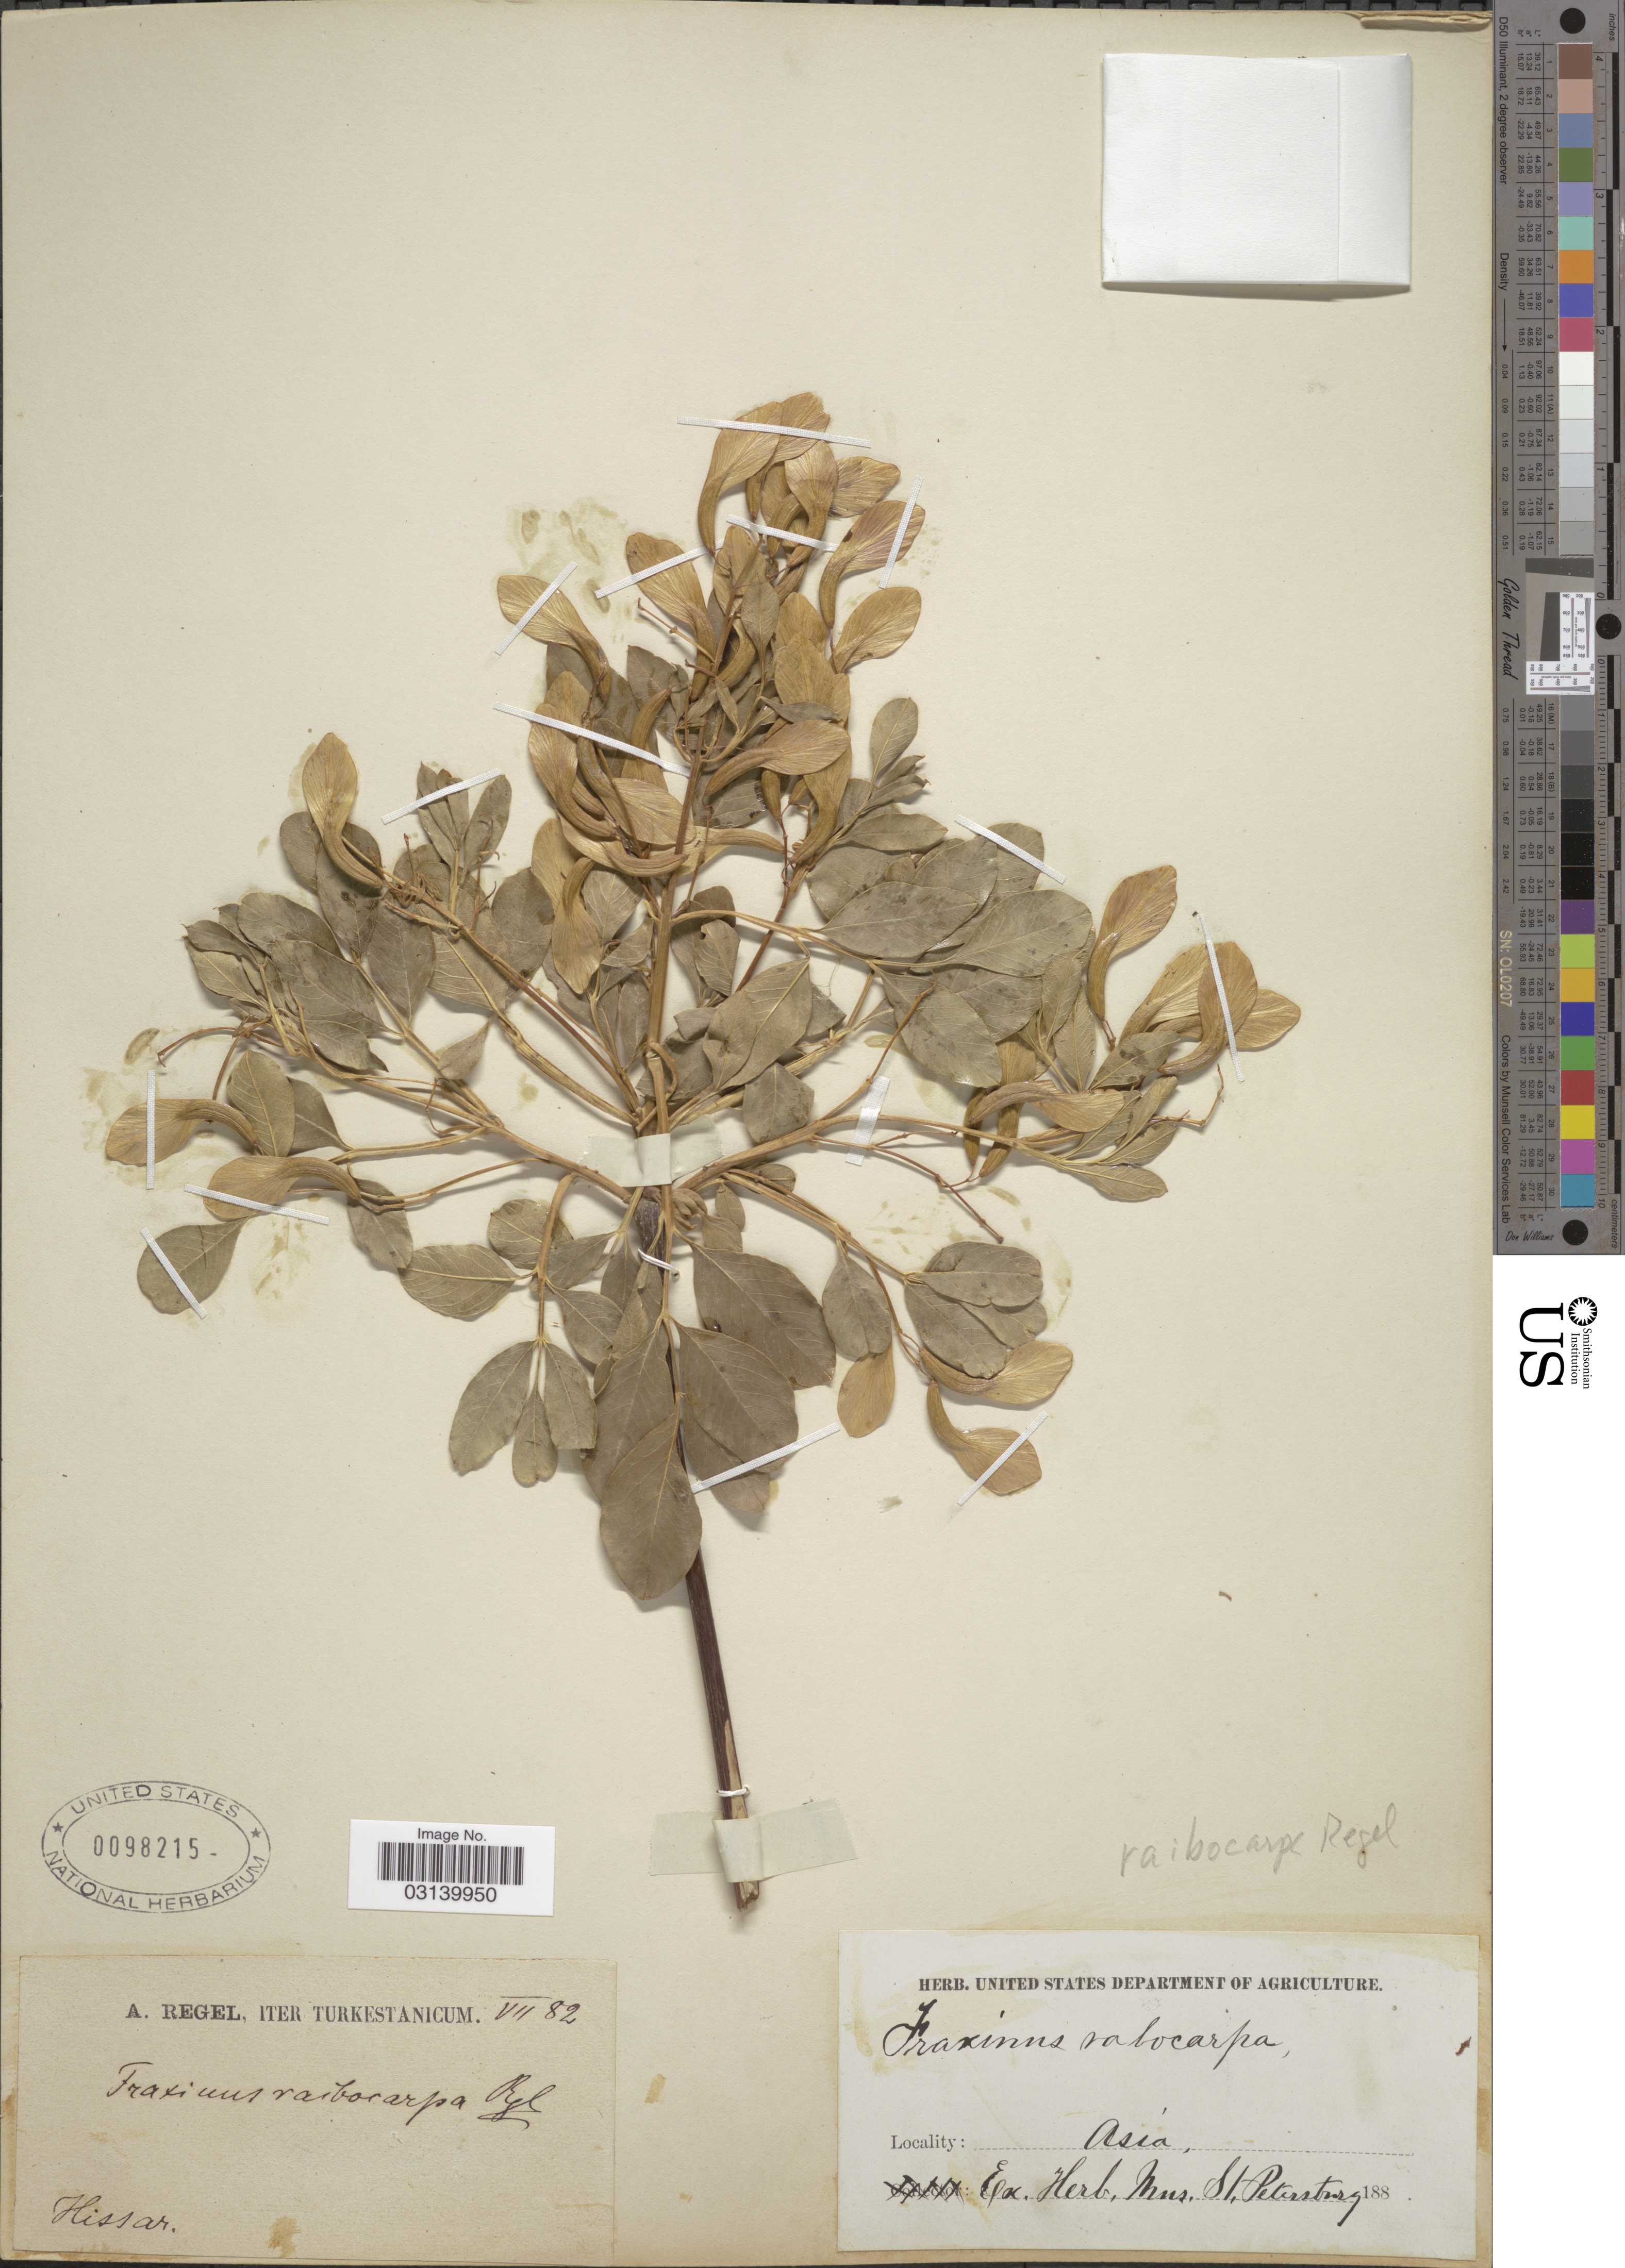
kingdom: Plantae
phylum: Tracheophyta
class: Magnoliopsida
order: Lamiales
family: Oleaceae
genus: Fraxinus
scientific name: Fraxinus raibocarpa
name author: Regel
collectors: A. Regel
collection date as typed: Transcribed d/m/y: /7/82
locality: Turkestanicum. Hissar. Asia.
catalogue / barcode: US 98215